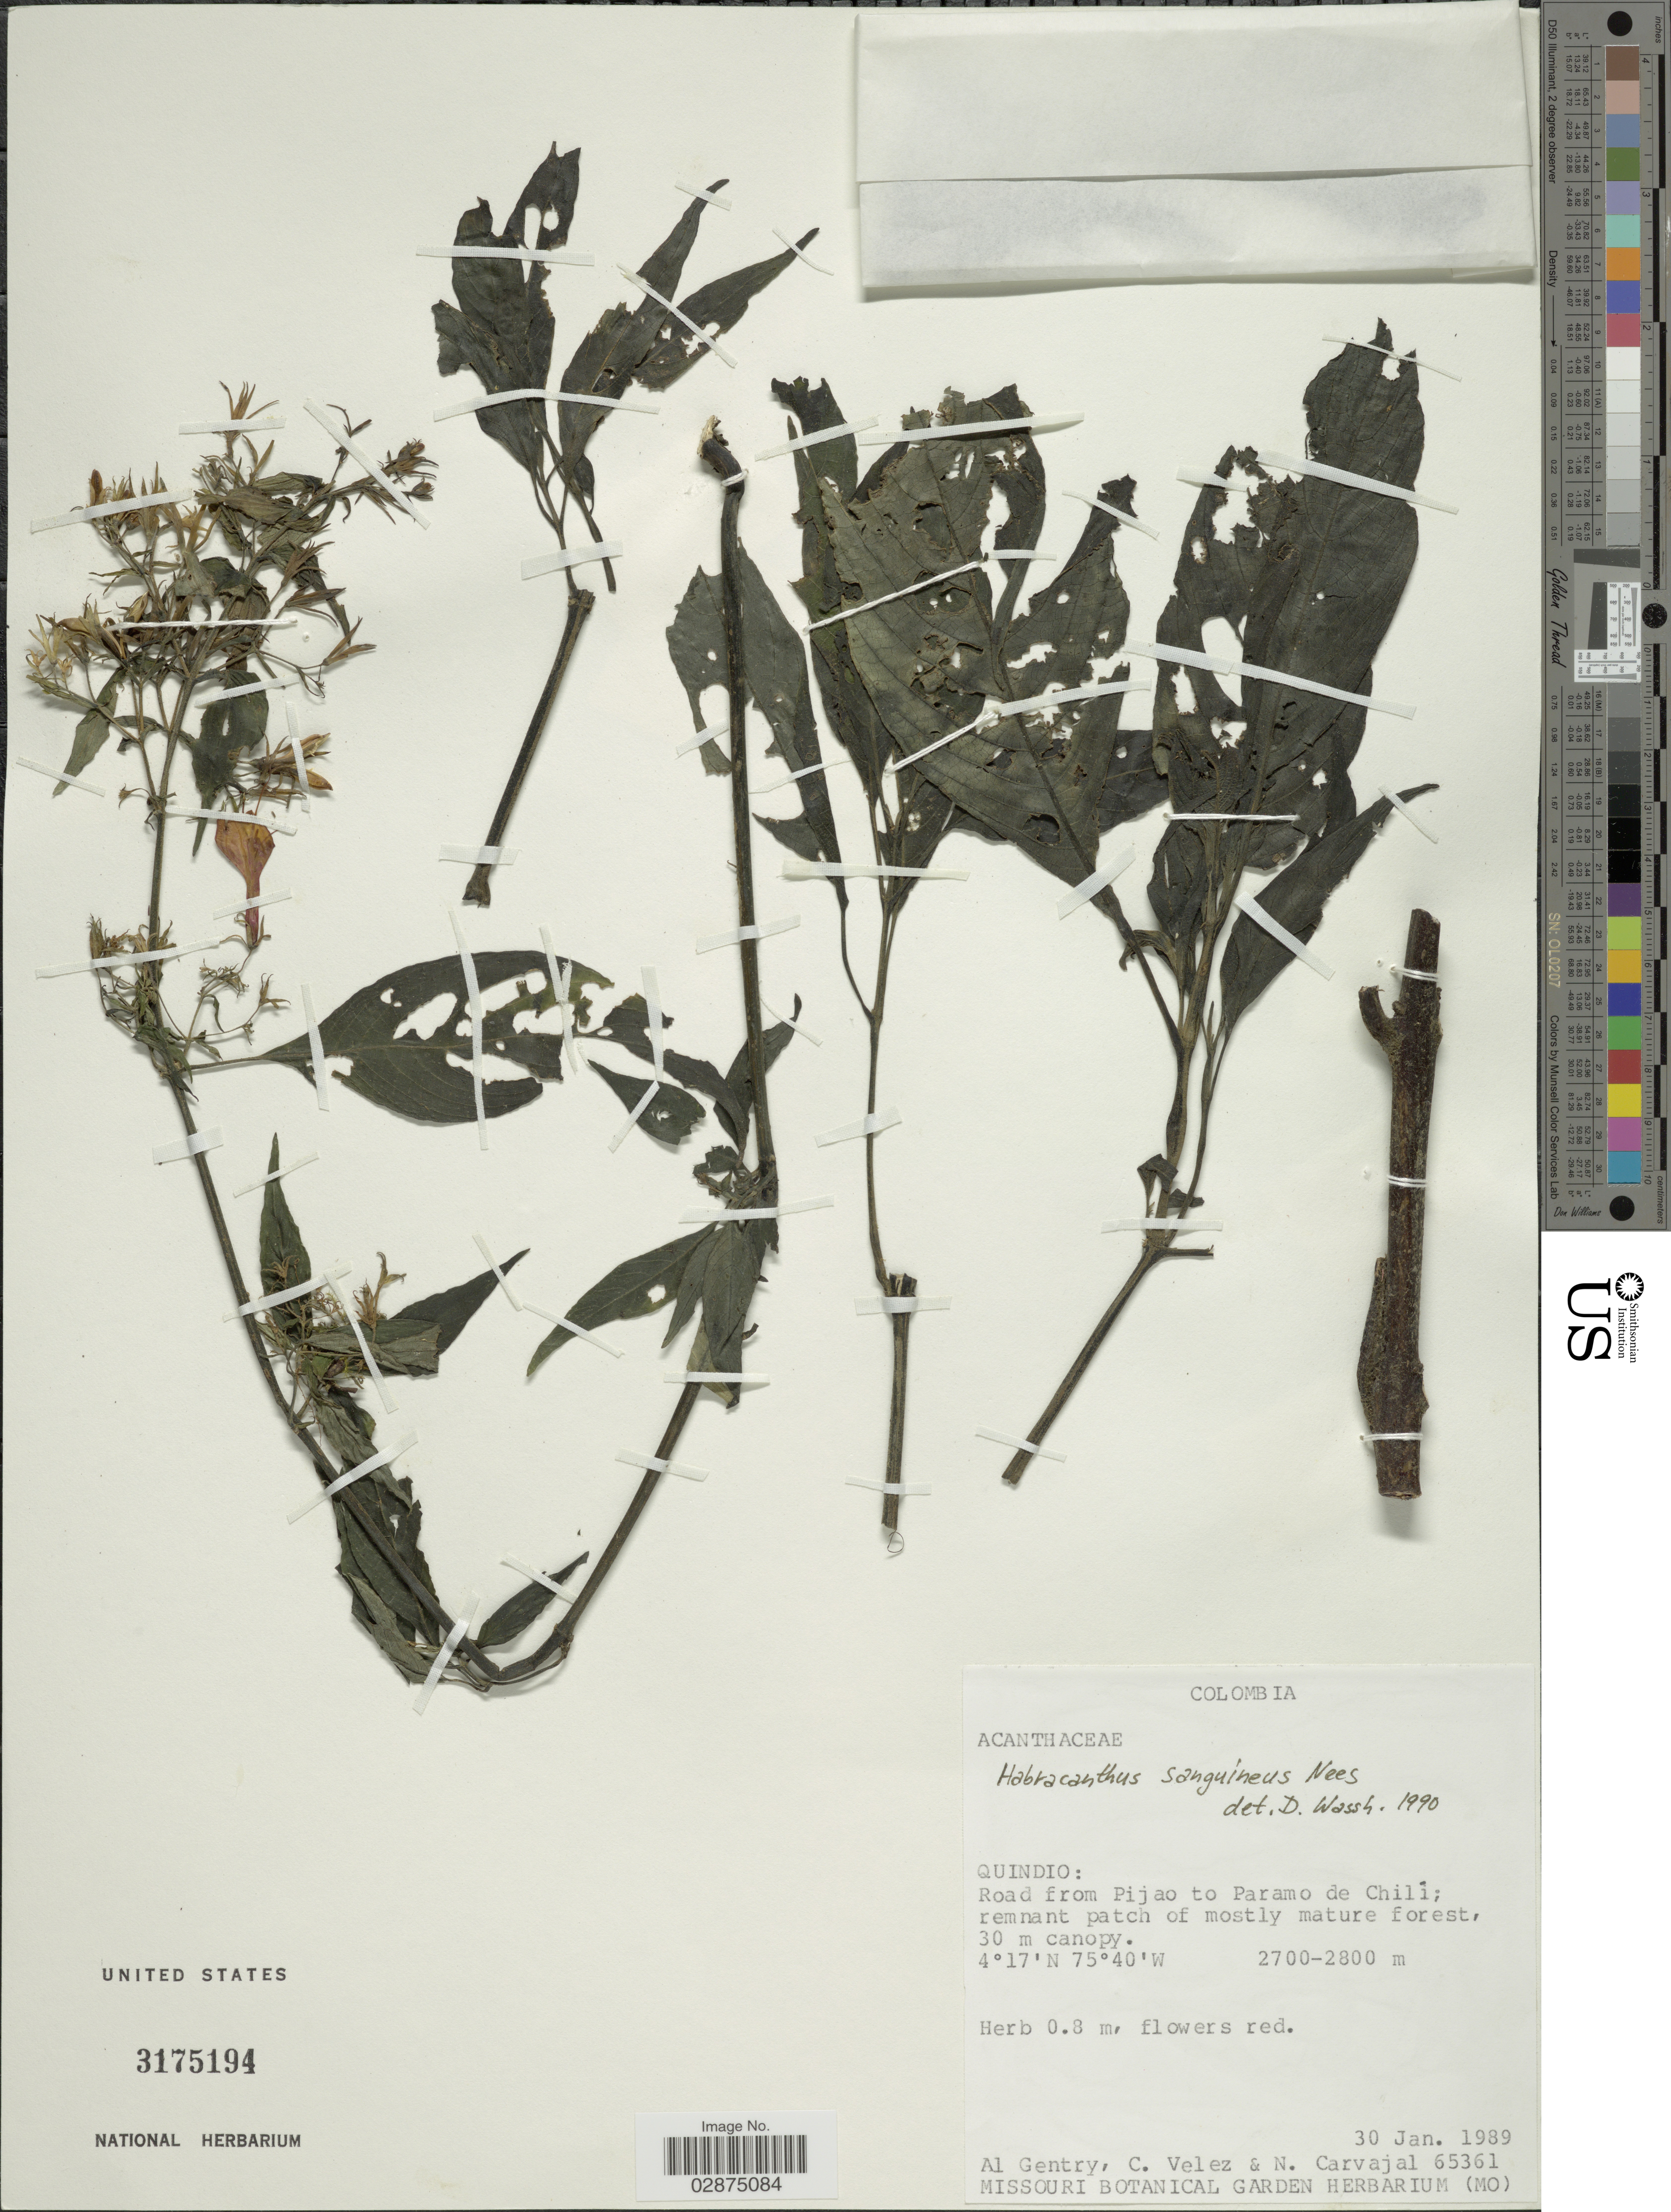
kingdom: Plantae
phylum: Tracheophyta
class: Magnoliopsida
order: Lamiales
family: Acanthaceae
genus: Habracanthus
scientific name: Habracanthus sanguineus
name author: Nees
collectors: A. H. Gentry, C. Velez & N. Carvajal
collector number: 65361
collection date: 1989-01-30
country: Colombia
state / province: Quindío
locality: Road from Pijao to Paramo de Chilí.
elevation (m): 2700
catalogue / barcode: US 3175194